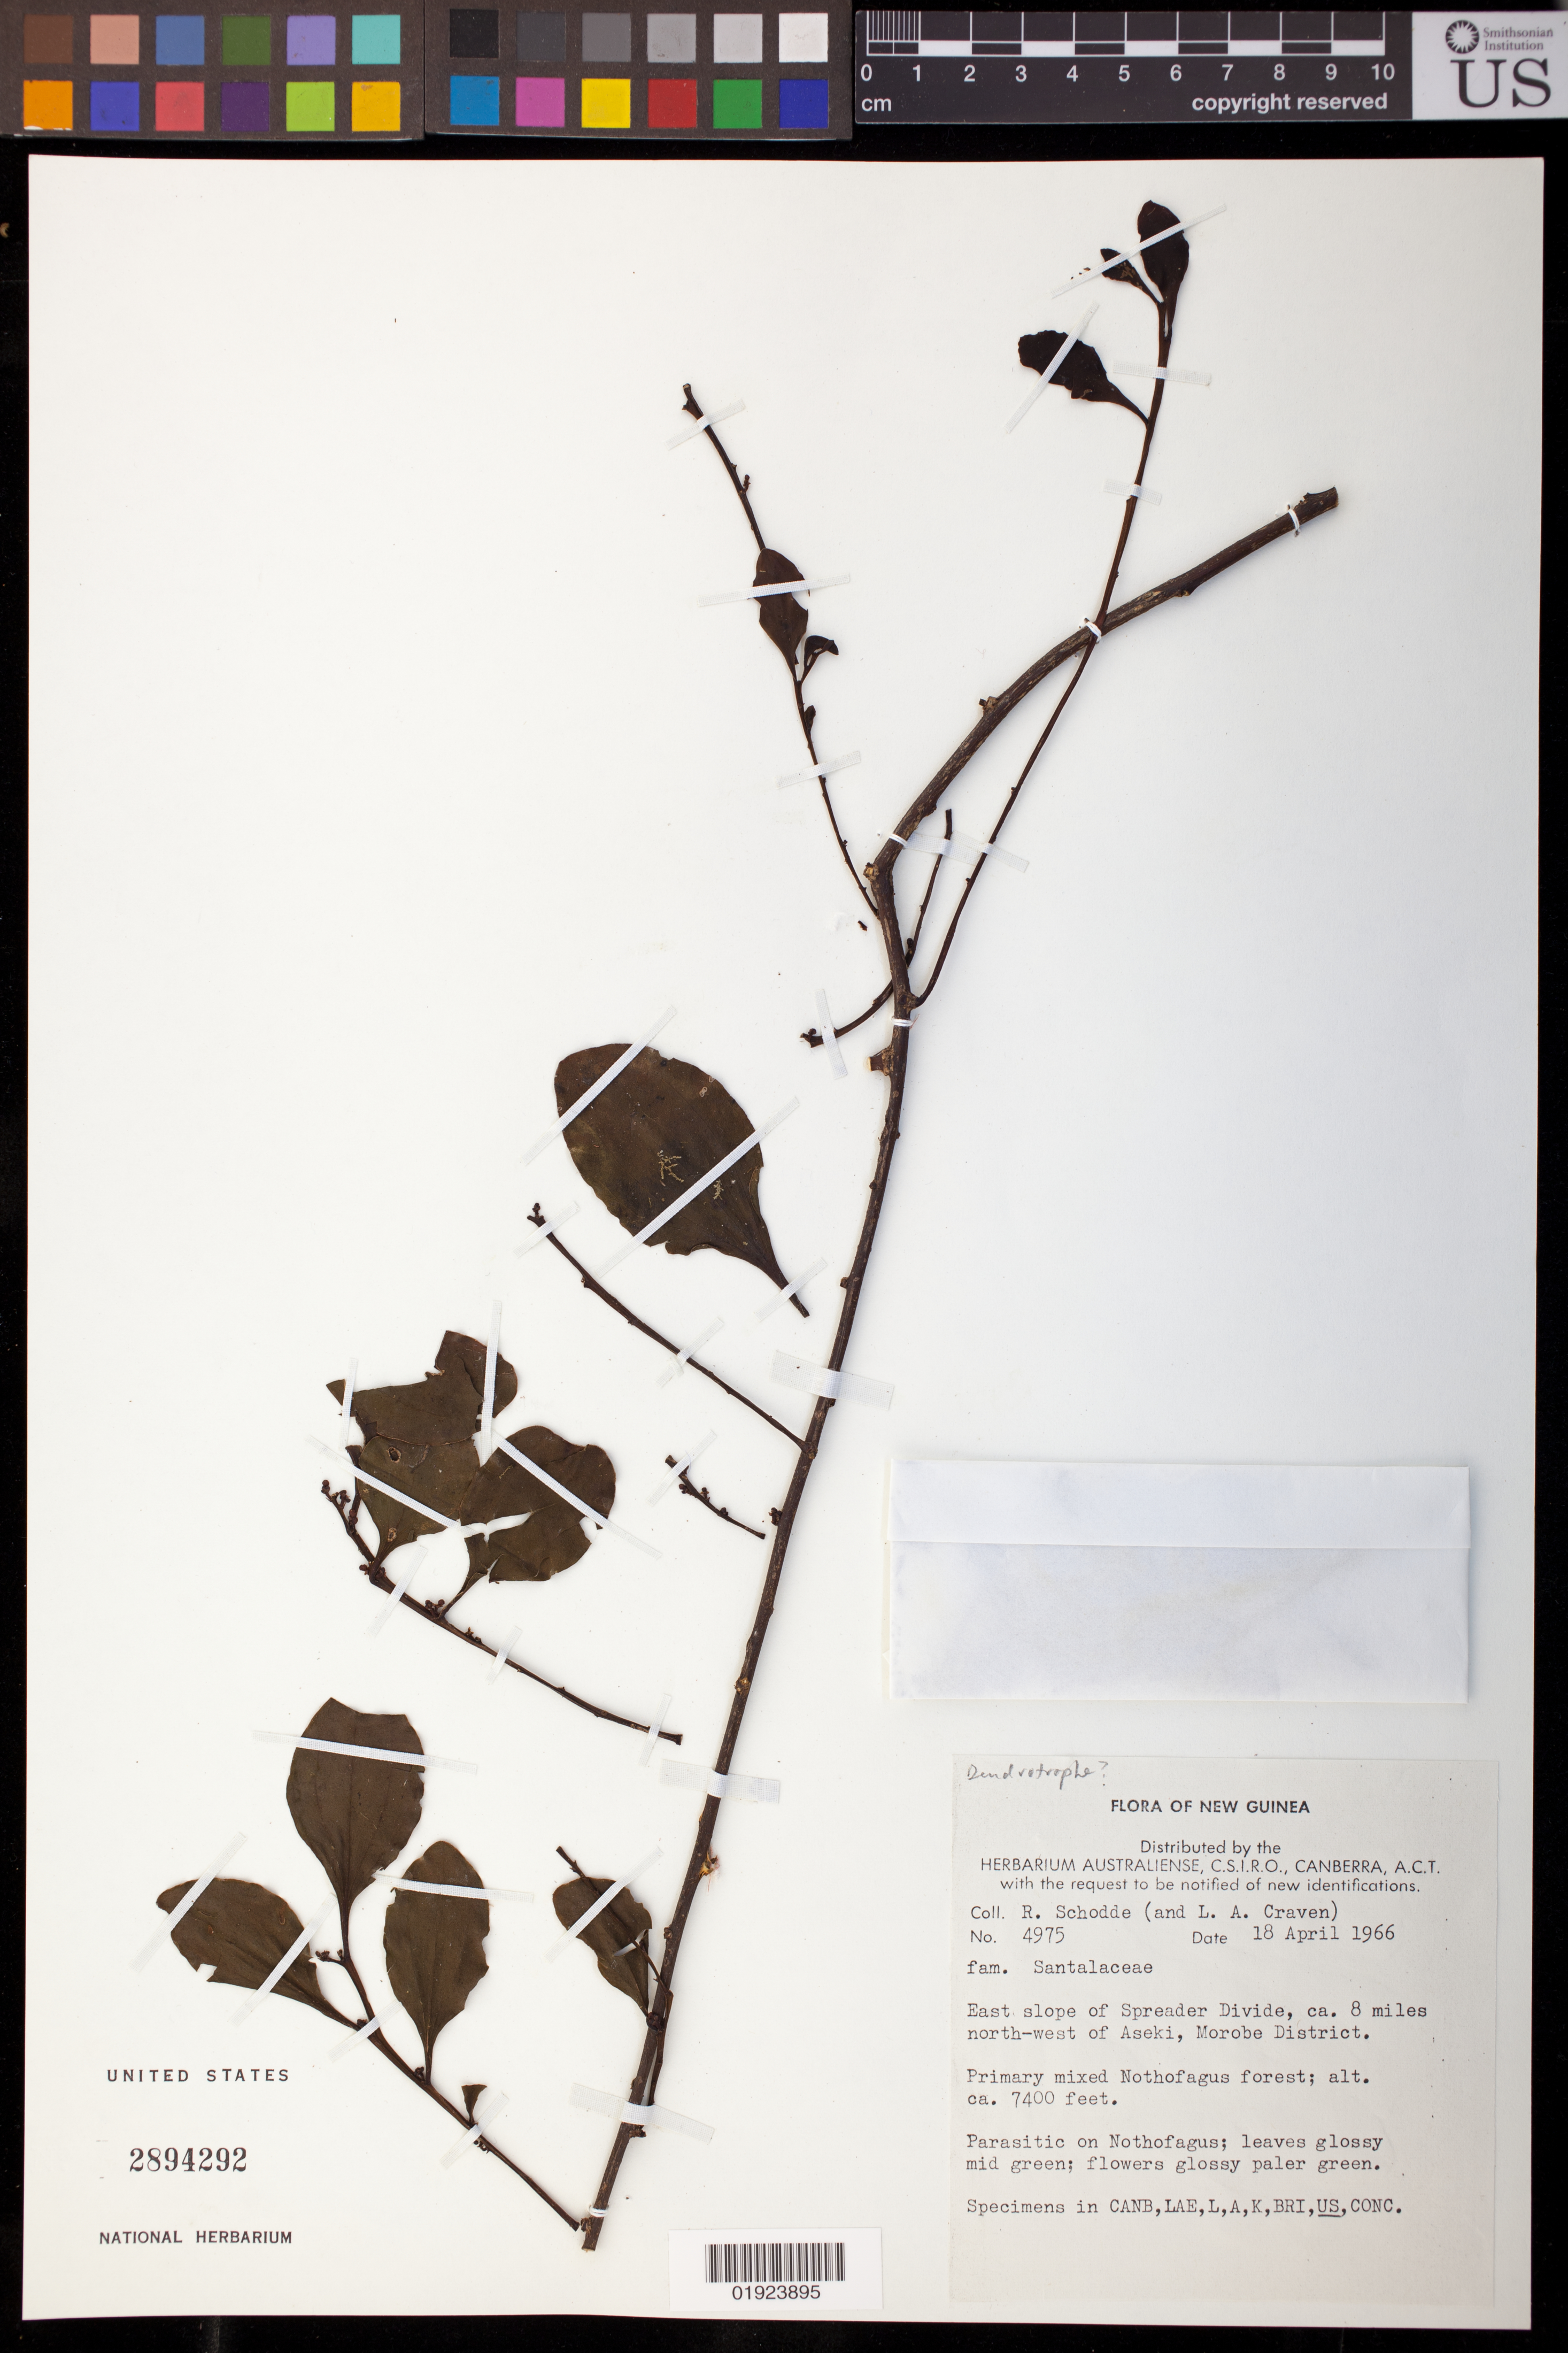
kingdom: Plantae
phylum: Tracheophyta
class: Magnoliopsida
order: Santalales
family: Amphorogynaceae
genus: Dendrotrophe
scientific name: Dendrotrophe sp.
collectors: R. Schodde & L. A. Craven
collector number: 4975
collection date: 1966-04-18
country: Papua New Guinea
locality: East slope of Spreader Divide, ca. 8 miles north-west of Aseki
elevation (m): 2256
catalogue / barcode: US 2894292